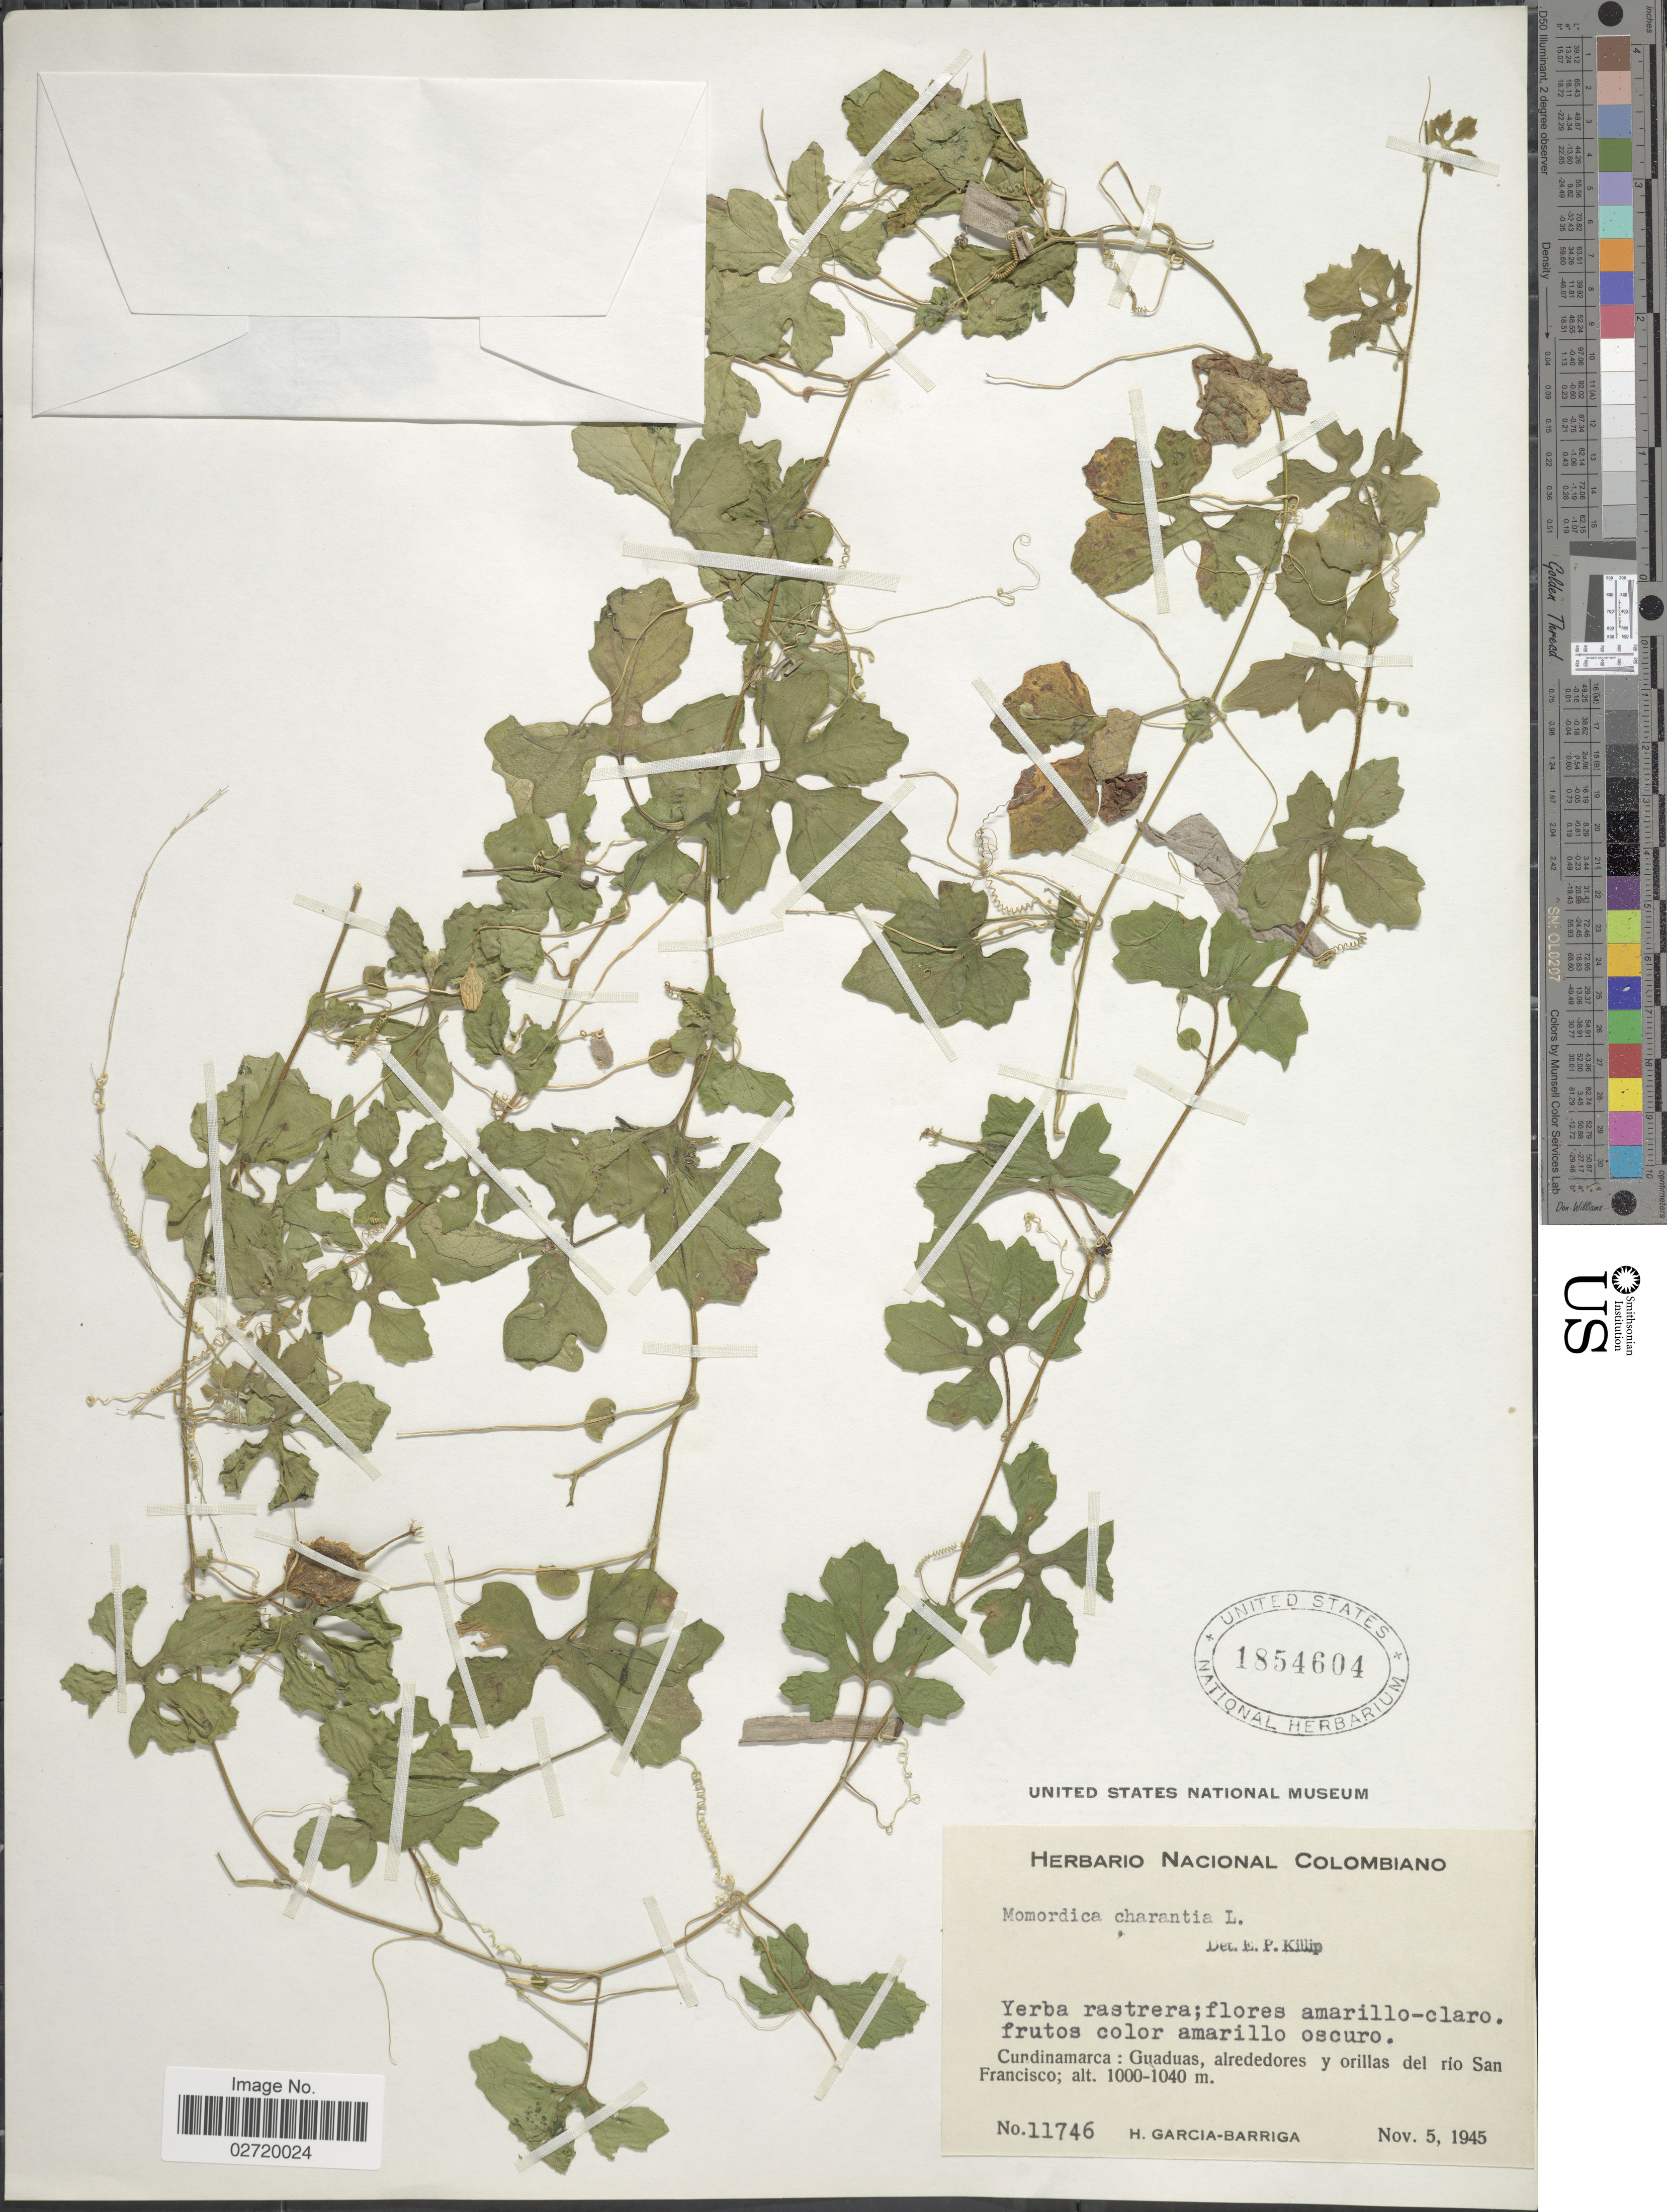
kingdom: Plantae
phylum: Tracheophyta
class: Magnoliopsida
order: Cucurbitales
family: Cucurbitaceae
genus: Momordica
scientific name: Momordica charantia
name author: L.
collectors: H. García Barriga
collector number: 11746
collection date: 1945-11-05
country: Colombia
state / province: Cundinamarca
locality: Guaduas, alrededores y orillas del rio San Francisco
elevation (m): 1000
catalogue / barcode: US 1854604